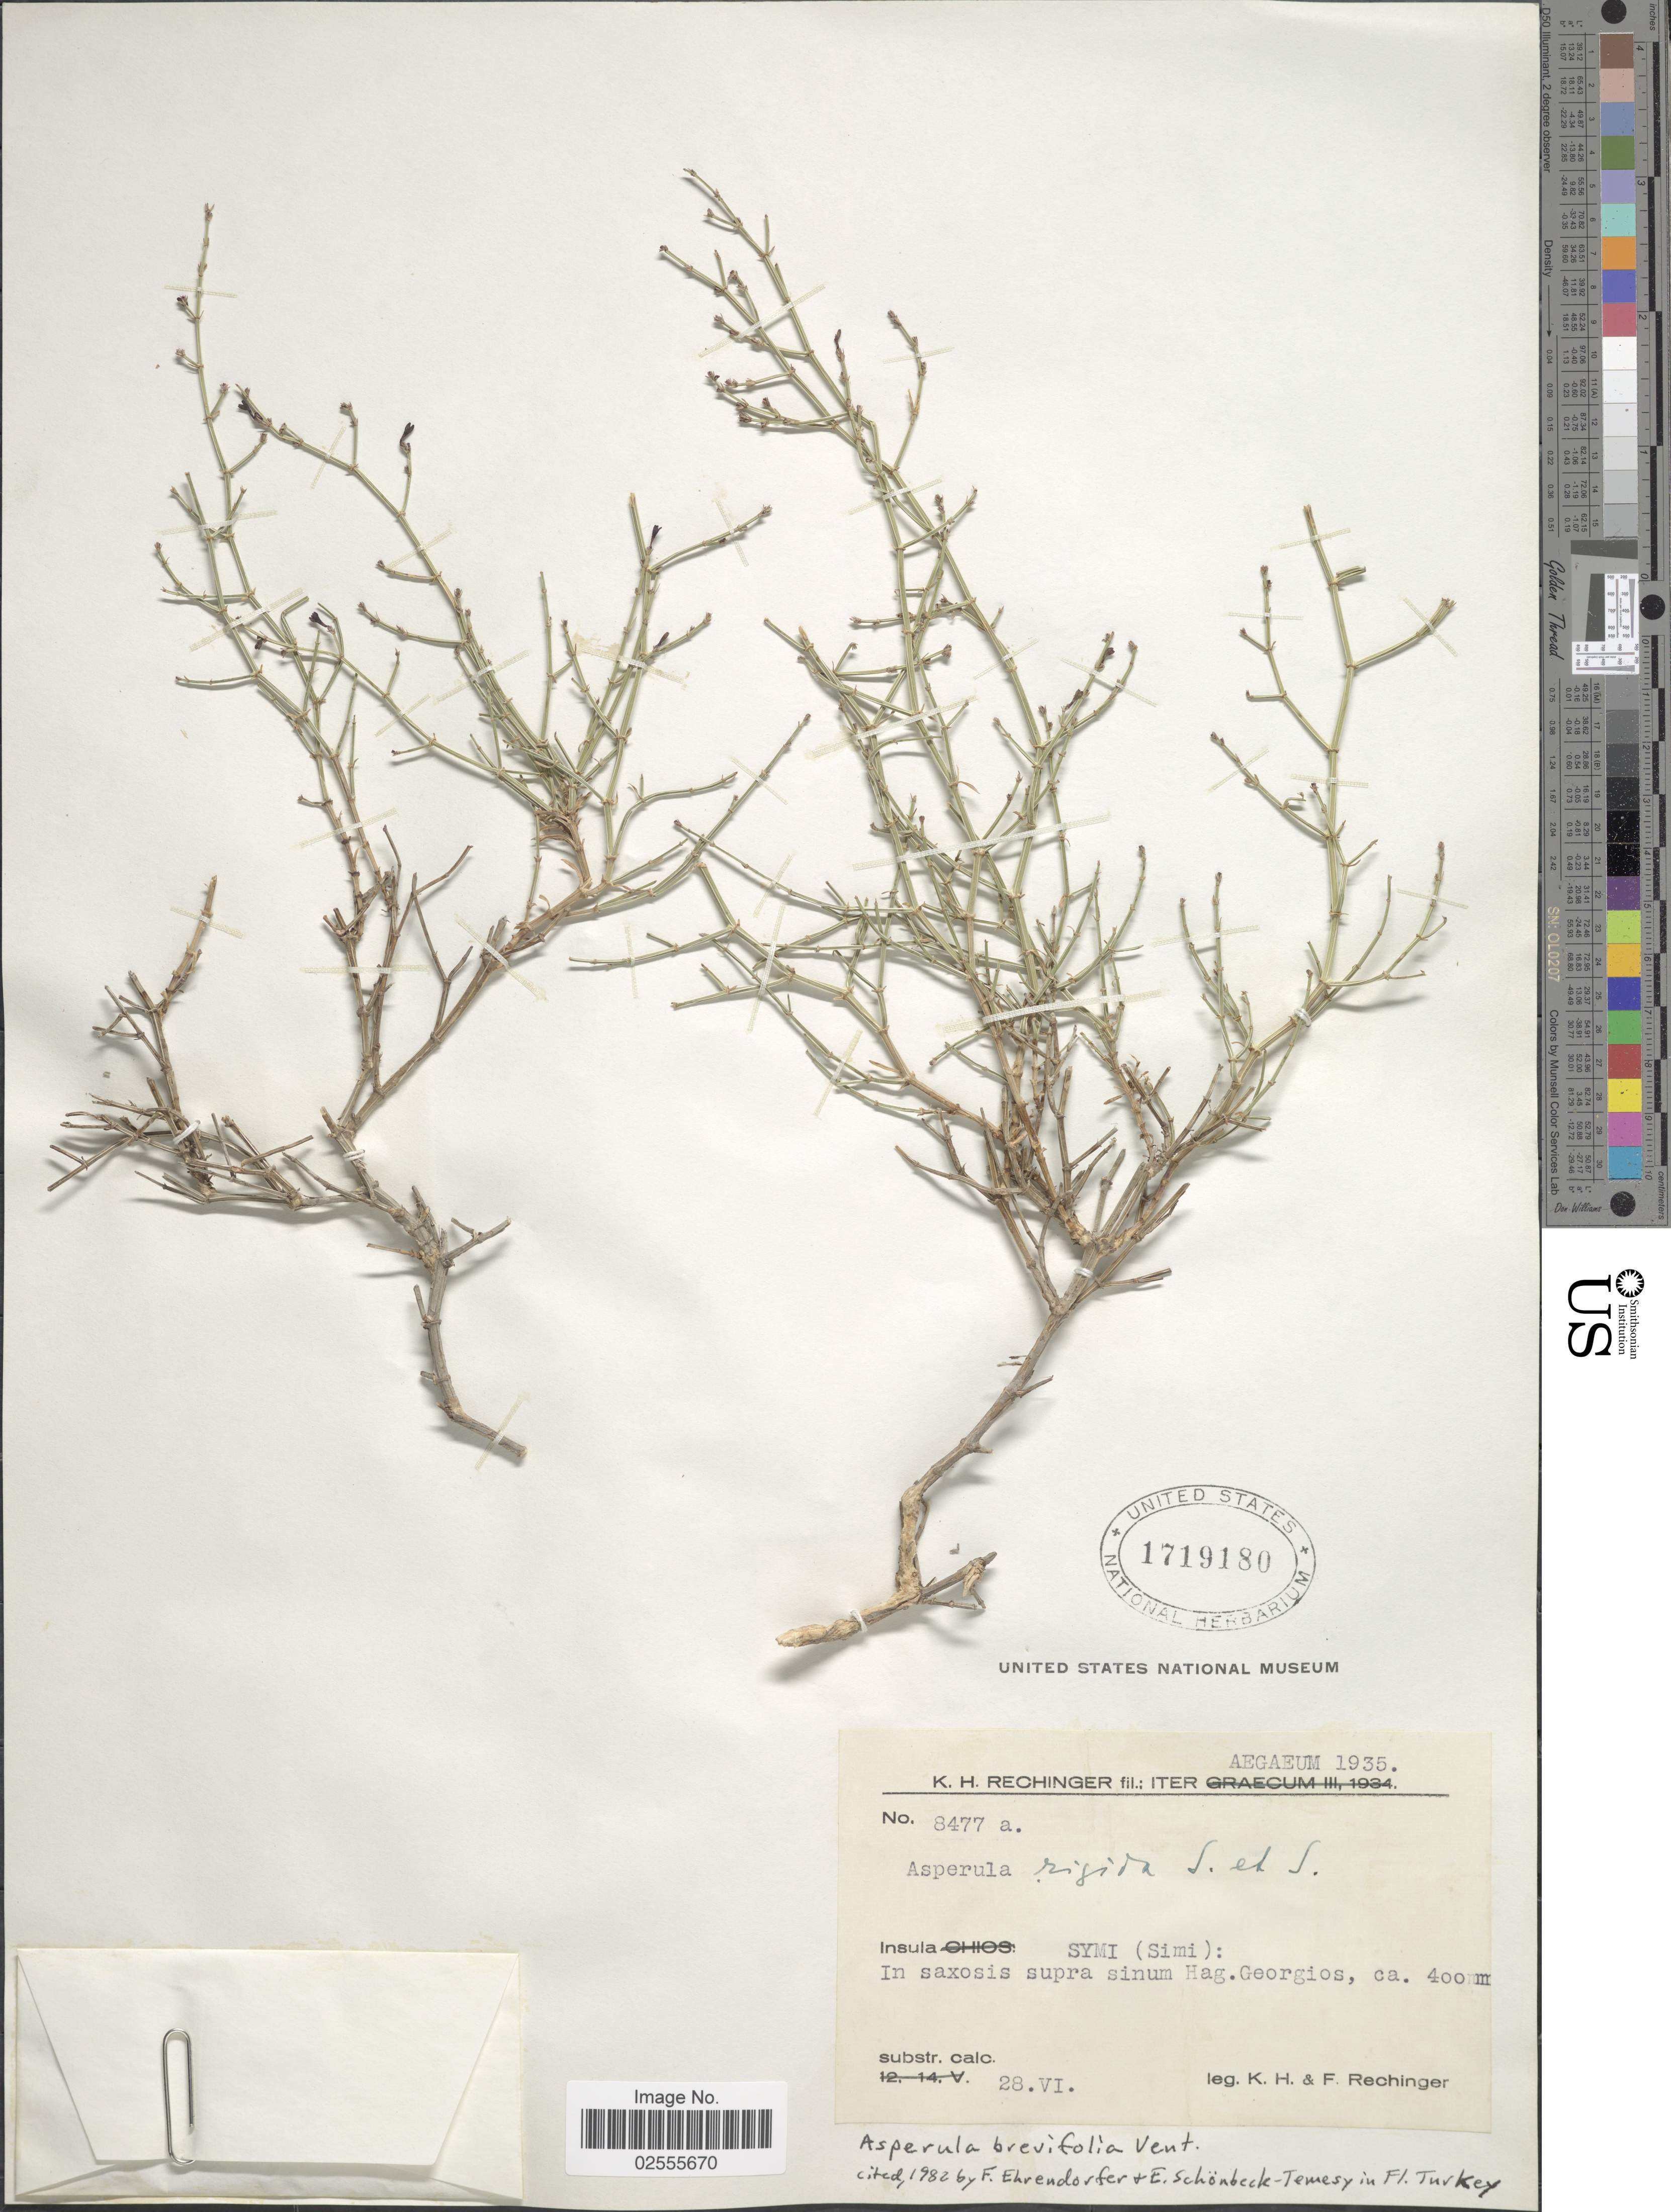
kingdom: Plantae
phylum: Tracheophyta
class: Magnoliopsida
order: Gentianales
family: Rubiaceae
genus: Asperula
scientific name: Asperula brevifolia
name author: Vent.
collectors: K. H. Rechinger & F. Rechinger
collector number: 8477a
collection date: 1935-06-28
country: Greece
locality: Iter Aegaeum, Insula Symi (Simi): In saxosis supra sinum Hag. Georgios.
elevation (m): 400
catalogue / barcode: US 1719180